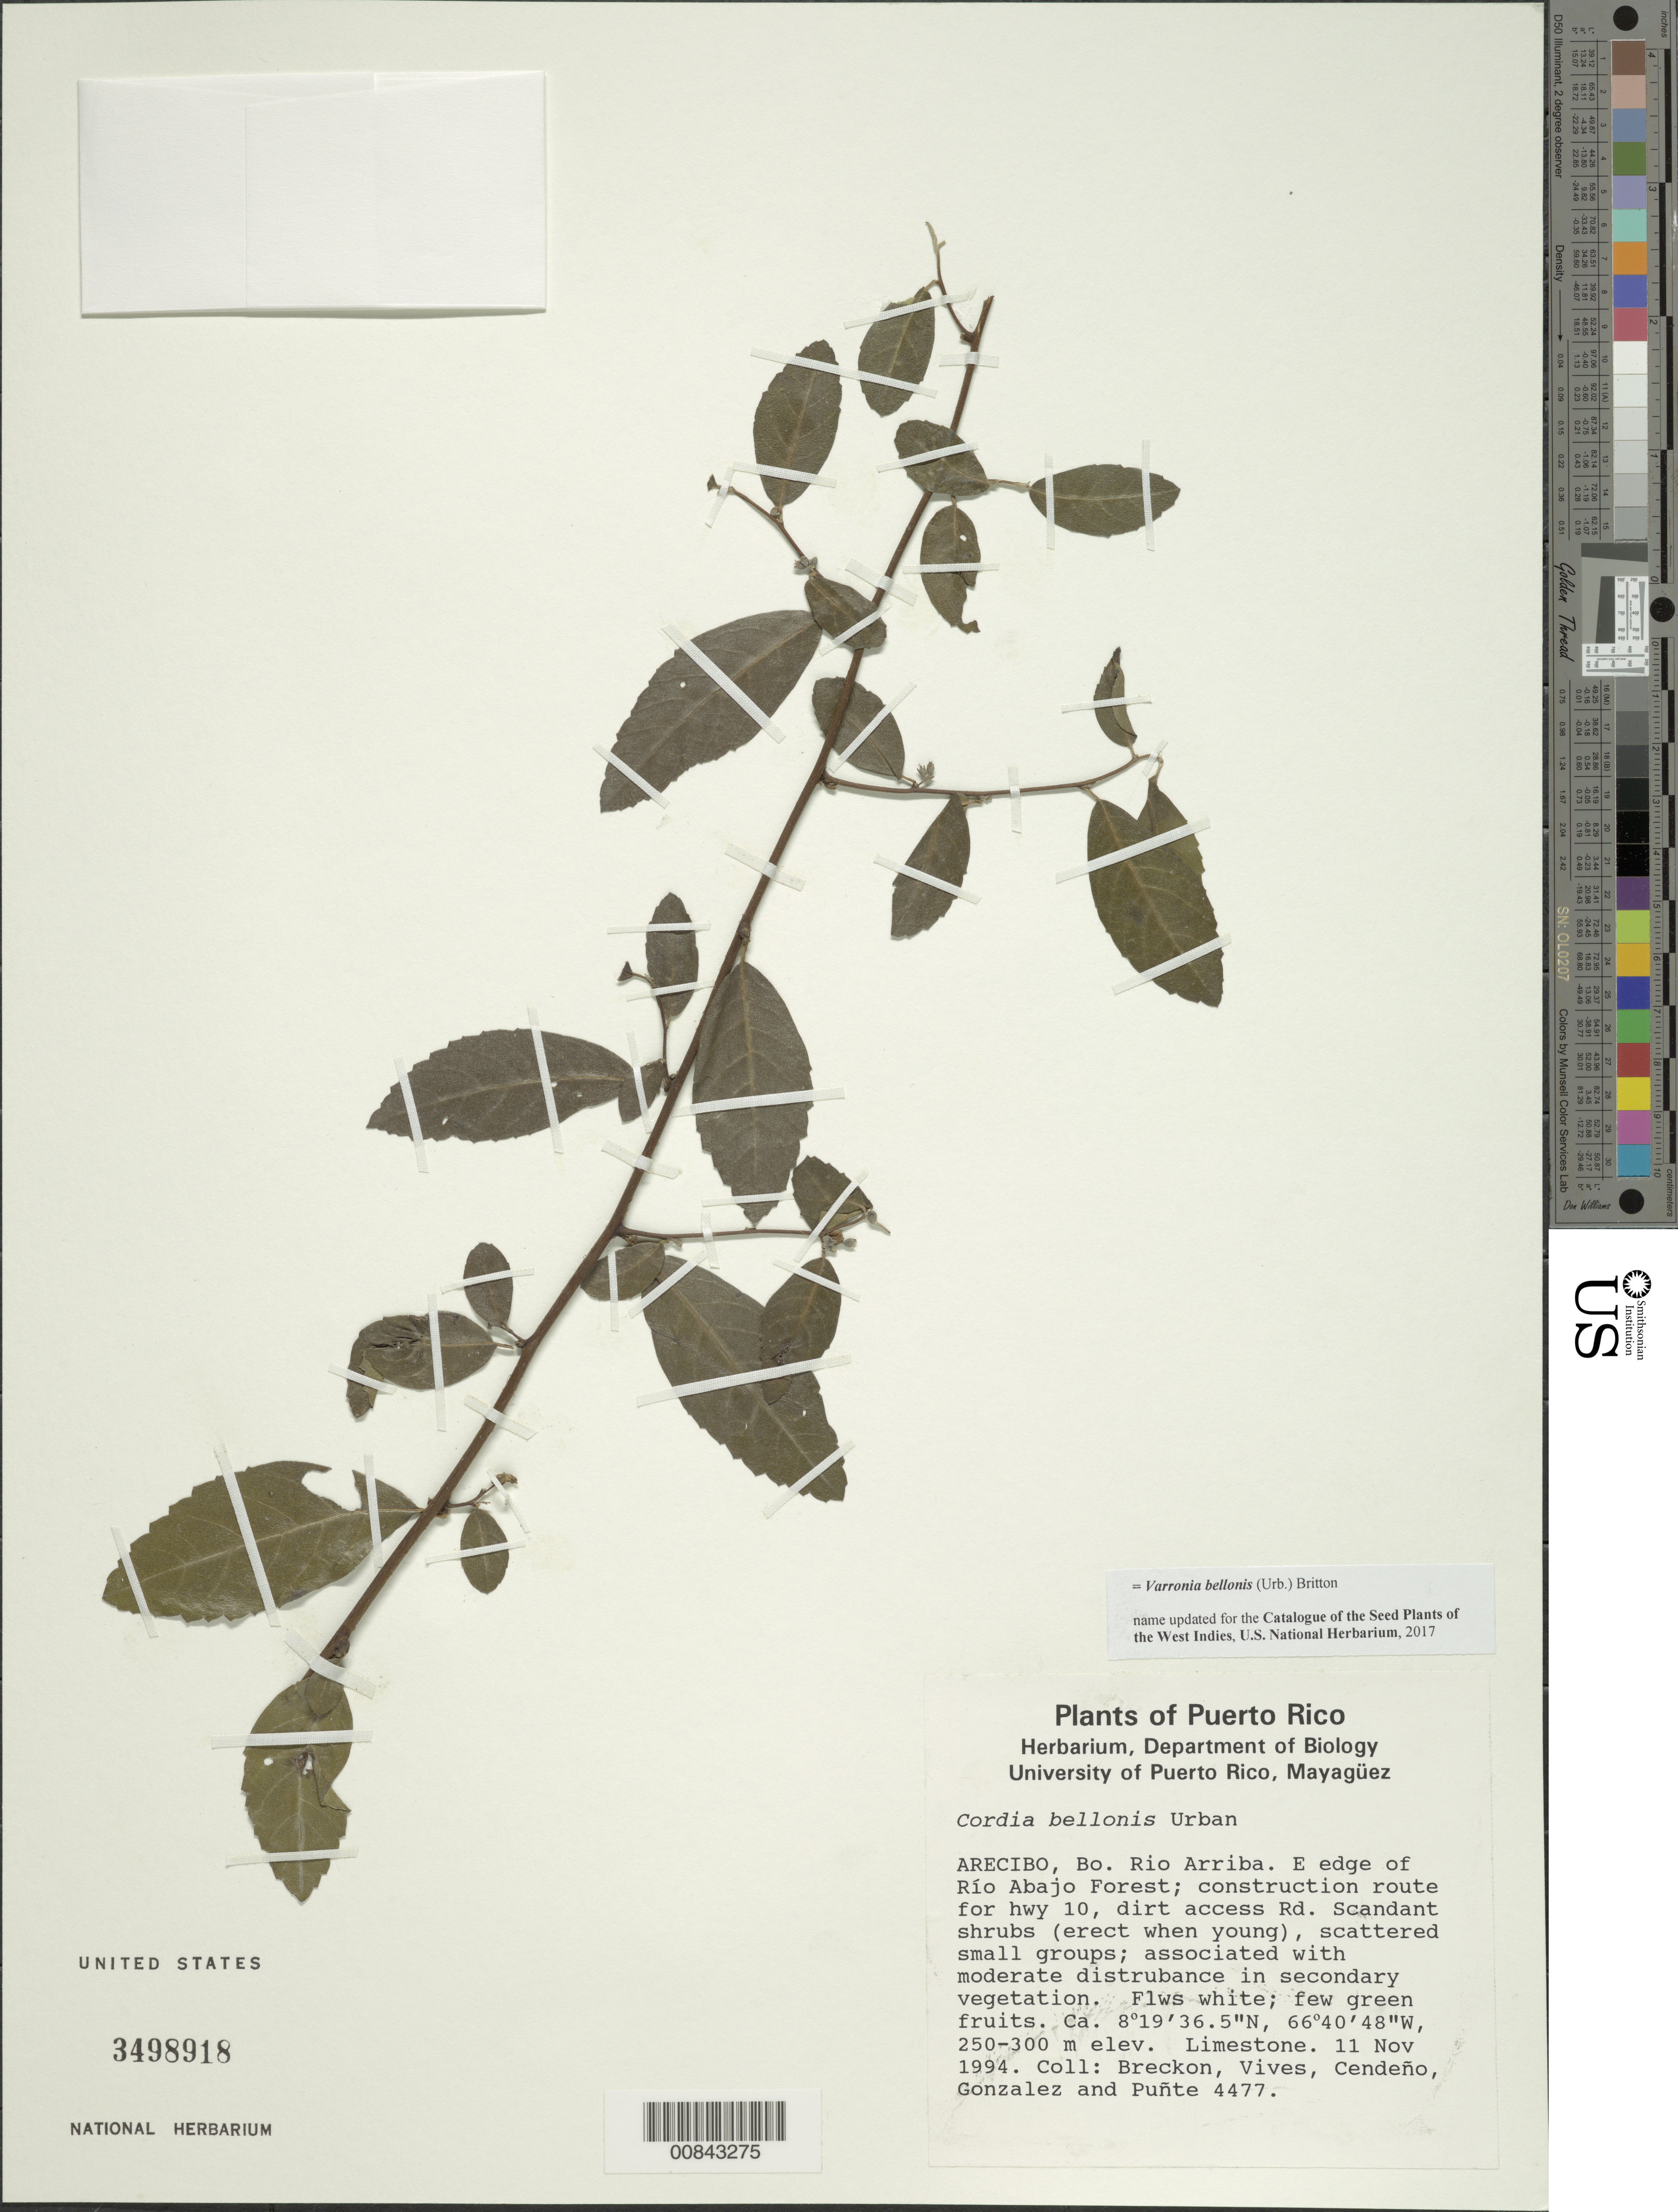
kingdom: Plantae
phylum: Tracheophyta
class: Magnoliopsida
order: Boraginales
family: Cordiaceae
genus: Varronia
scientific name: Varronia bellonis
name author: (Urb.) Britton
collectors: G. Breckon, M. Vives, -. Cendeño, -. Gonzalez & -. Puñte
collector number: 4477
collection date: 1994-11-11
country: Puerto Rico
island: Puerto Rico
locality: Arecibo, Bo. Rio Arriba. E edge of Río Abajo Forest; construction route for hwy 10, dirt access road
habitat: Limestone. Associated with moderate disturbance in secondary vegetation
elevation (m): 250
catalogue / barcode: US 3498918